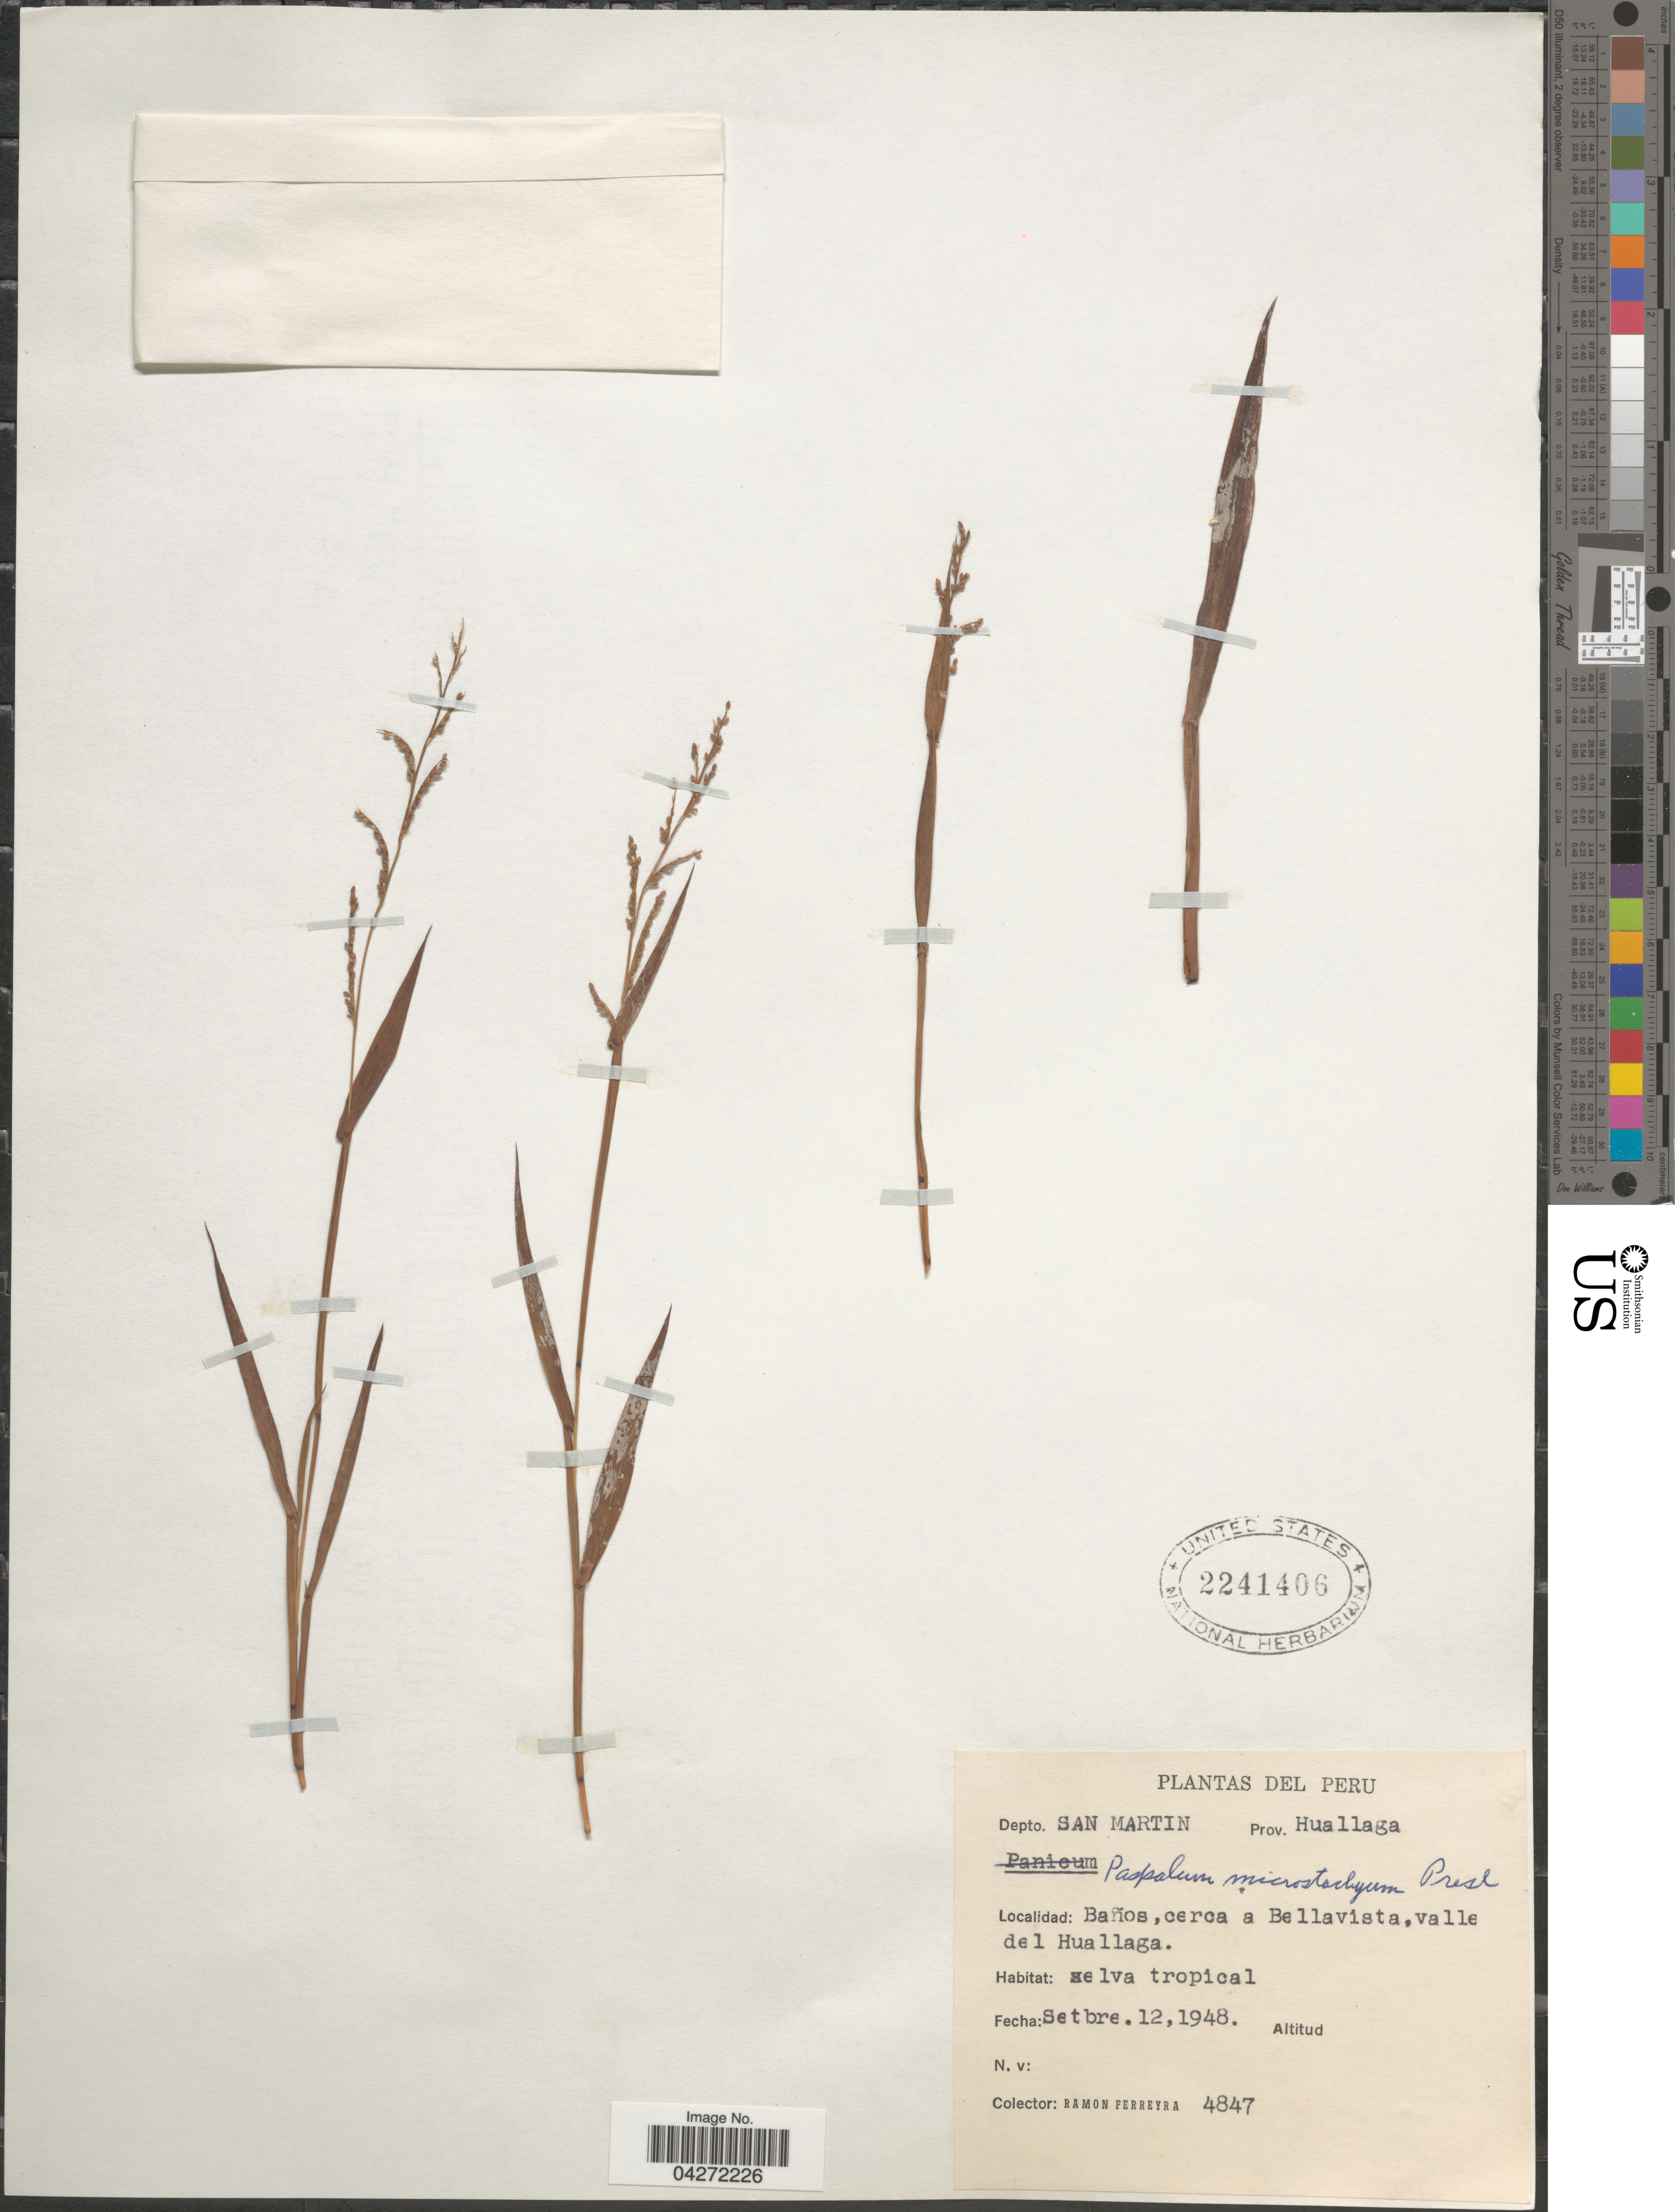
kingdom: Plantae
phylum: Tracheophyta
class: Liliopsida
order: Poales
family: Poaceae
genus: Paspalum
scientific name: Paspalum microstachyum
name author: J. Presl in C. Presl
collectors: R. A. Ferreyra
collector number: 4847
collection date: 1948-09-12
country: Peru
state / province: San Martín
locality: Depto. San Martin. Prov. Huallaga. Baños,cerca a Bellavista,valle del Huallaga.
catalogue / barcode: US 2241406